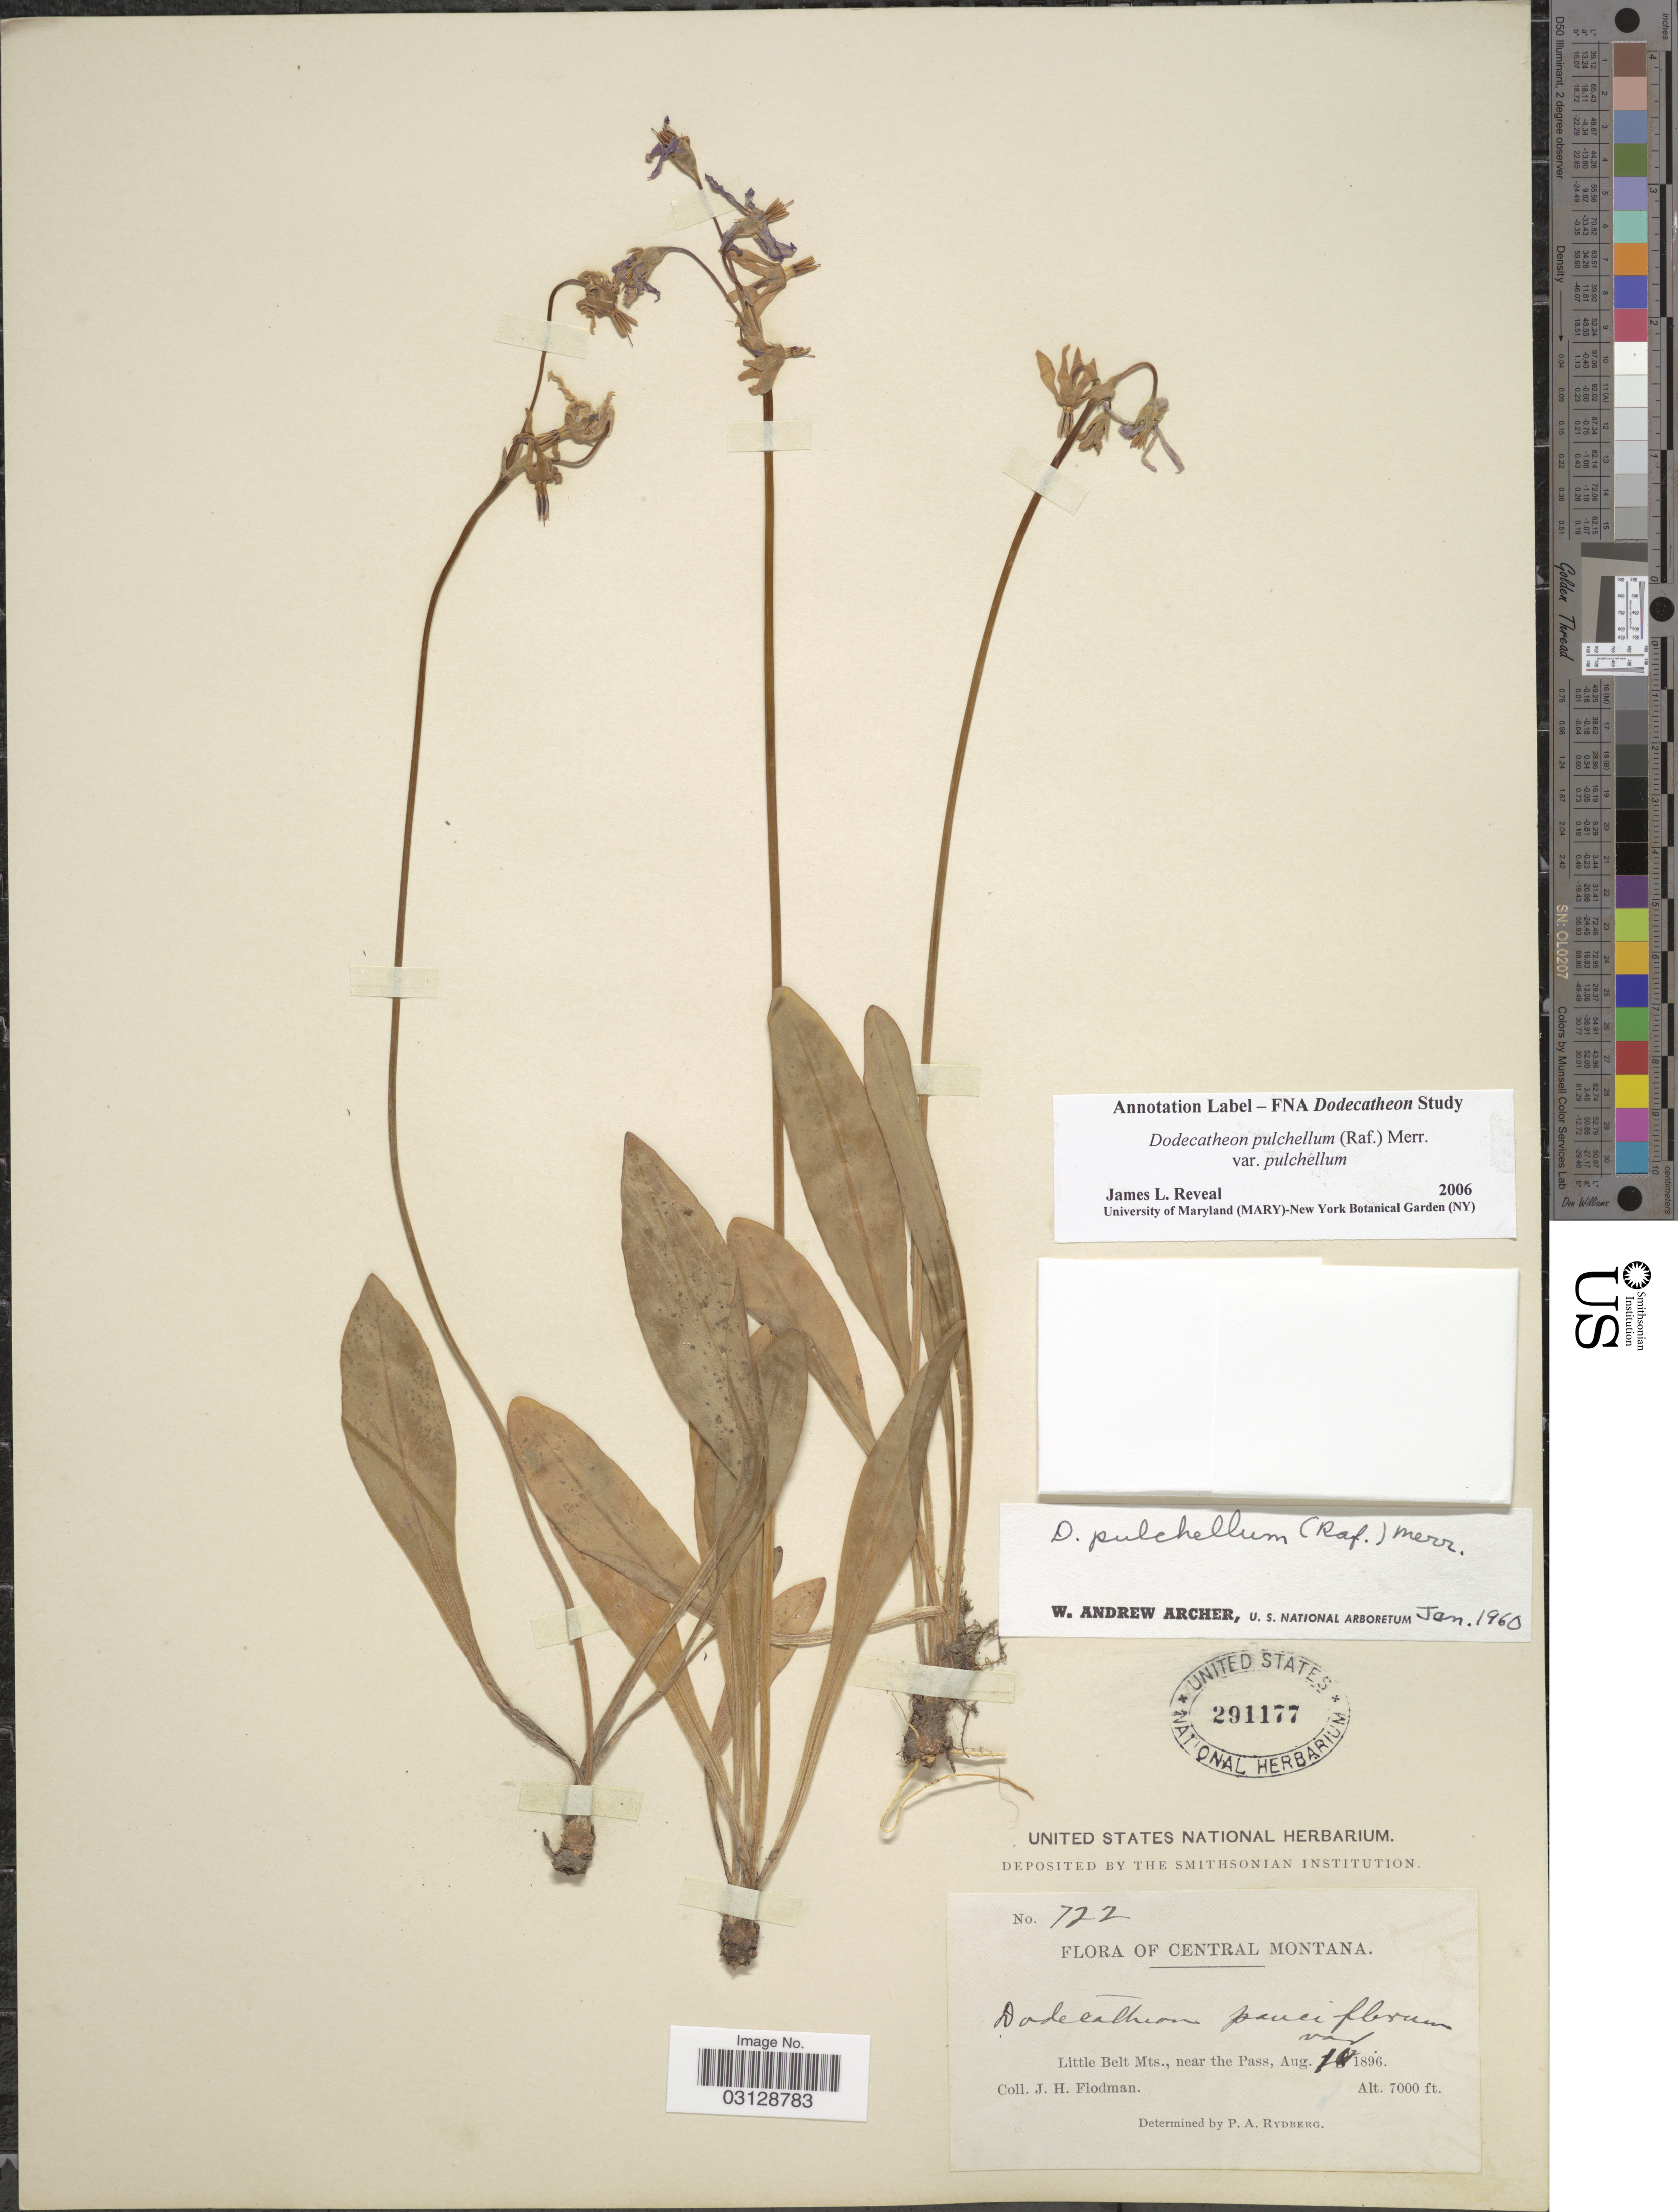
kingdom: Plantae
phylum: Tracheophyta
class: Magnoliopsida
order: Ericales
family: Primulaceae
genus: Dodecatheon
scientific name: Dodecatheon pulchellum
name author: (Raf.) Merr.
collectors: J. Flodman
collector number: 722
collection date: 1896-08-10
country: United States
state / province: Montana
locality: Central Montana. Little Belt Mts., near the Pass.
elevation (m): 2134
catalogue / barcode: US 291177